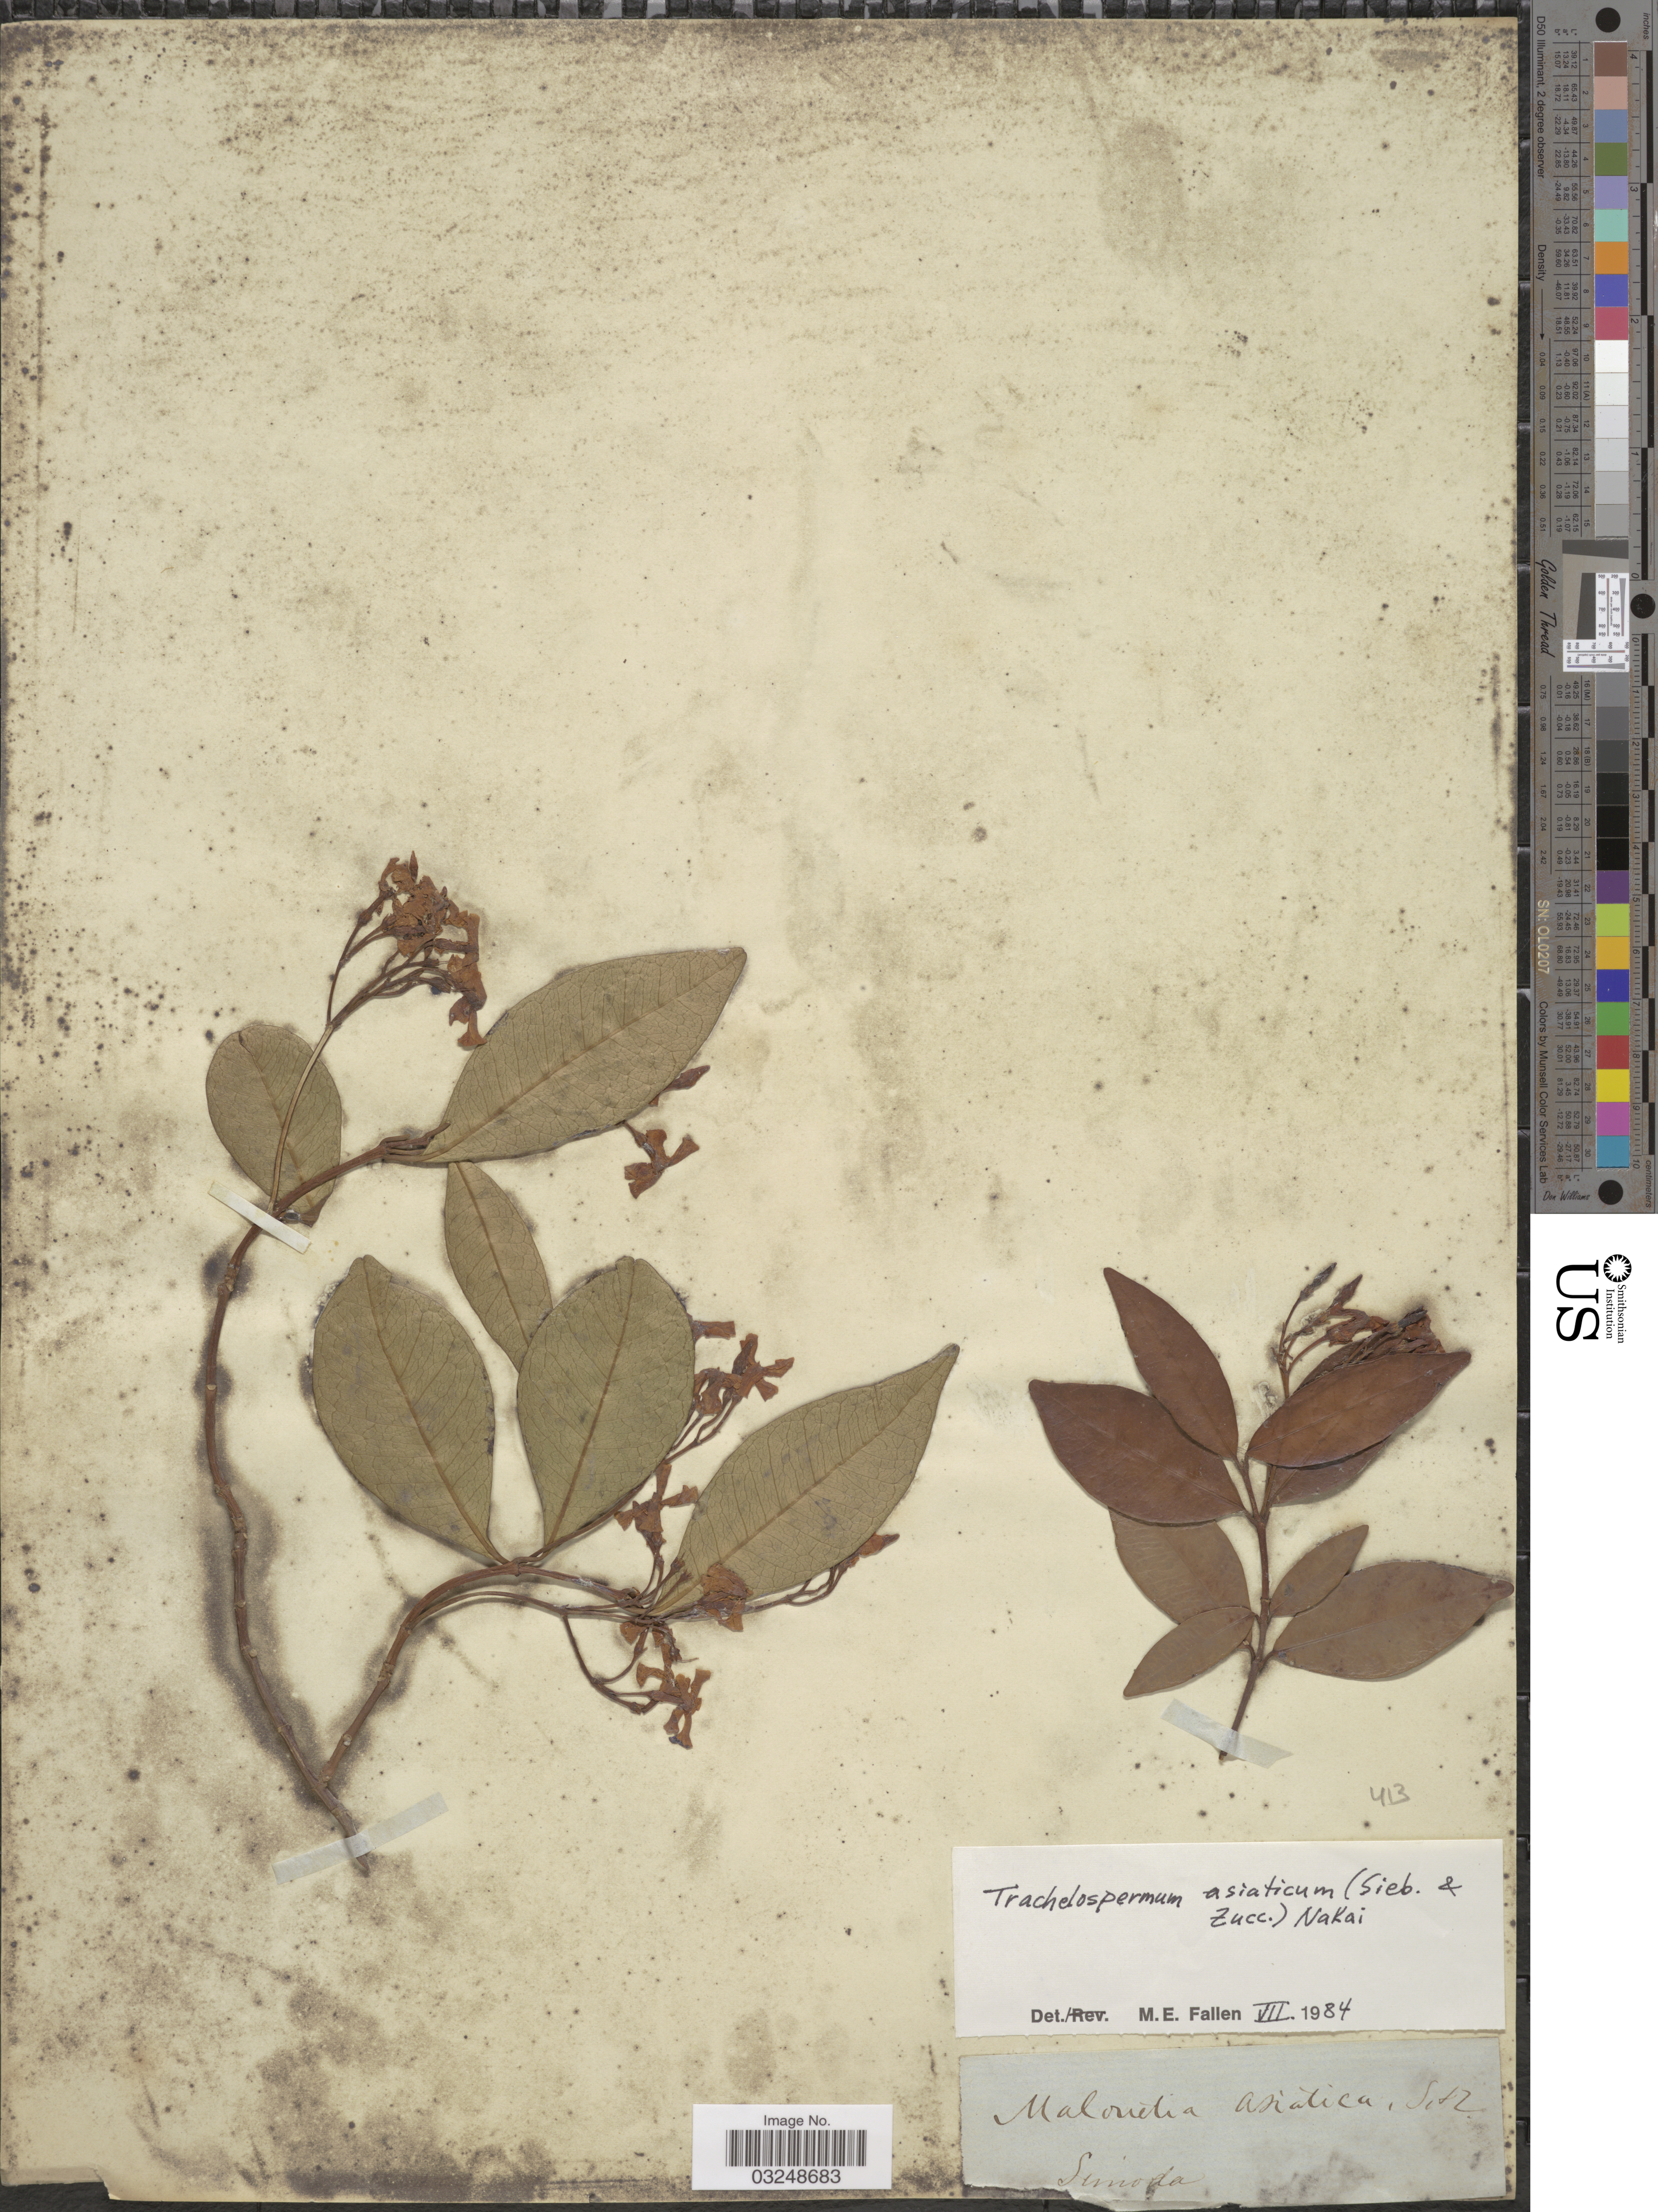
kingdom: Plantae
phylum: Tracheophyta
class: Magnoliopsida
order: Gentianales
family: Apocynaceae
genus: Trachelospermum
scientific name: Trachelospermum asiaticum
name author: (Siebold & Zucc.) Nakai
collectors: Simoda